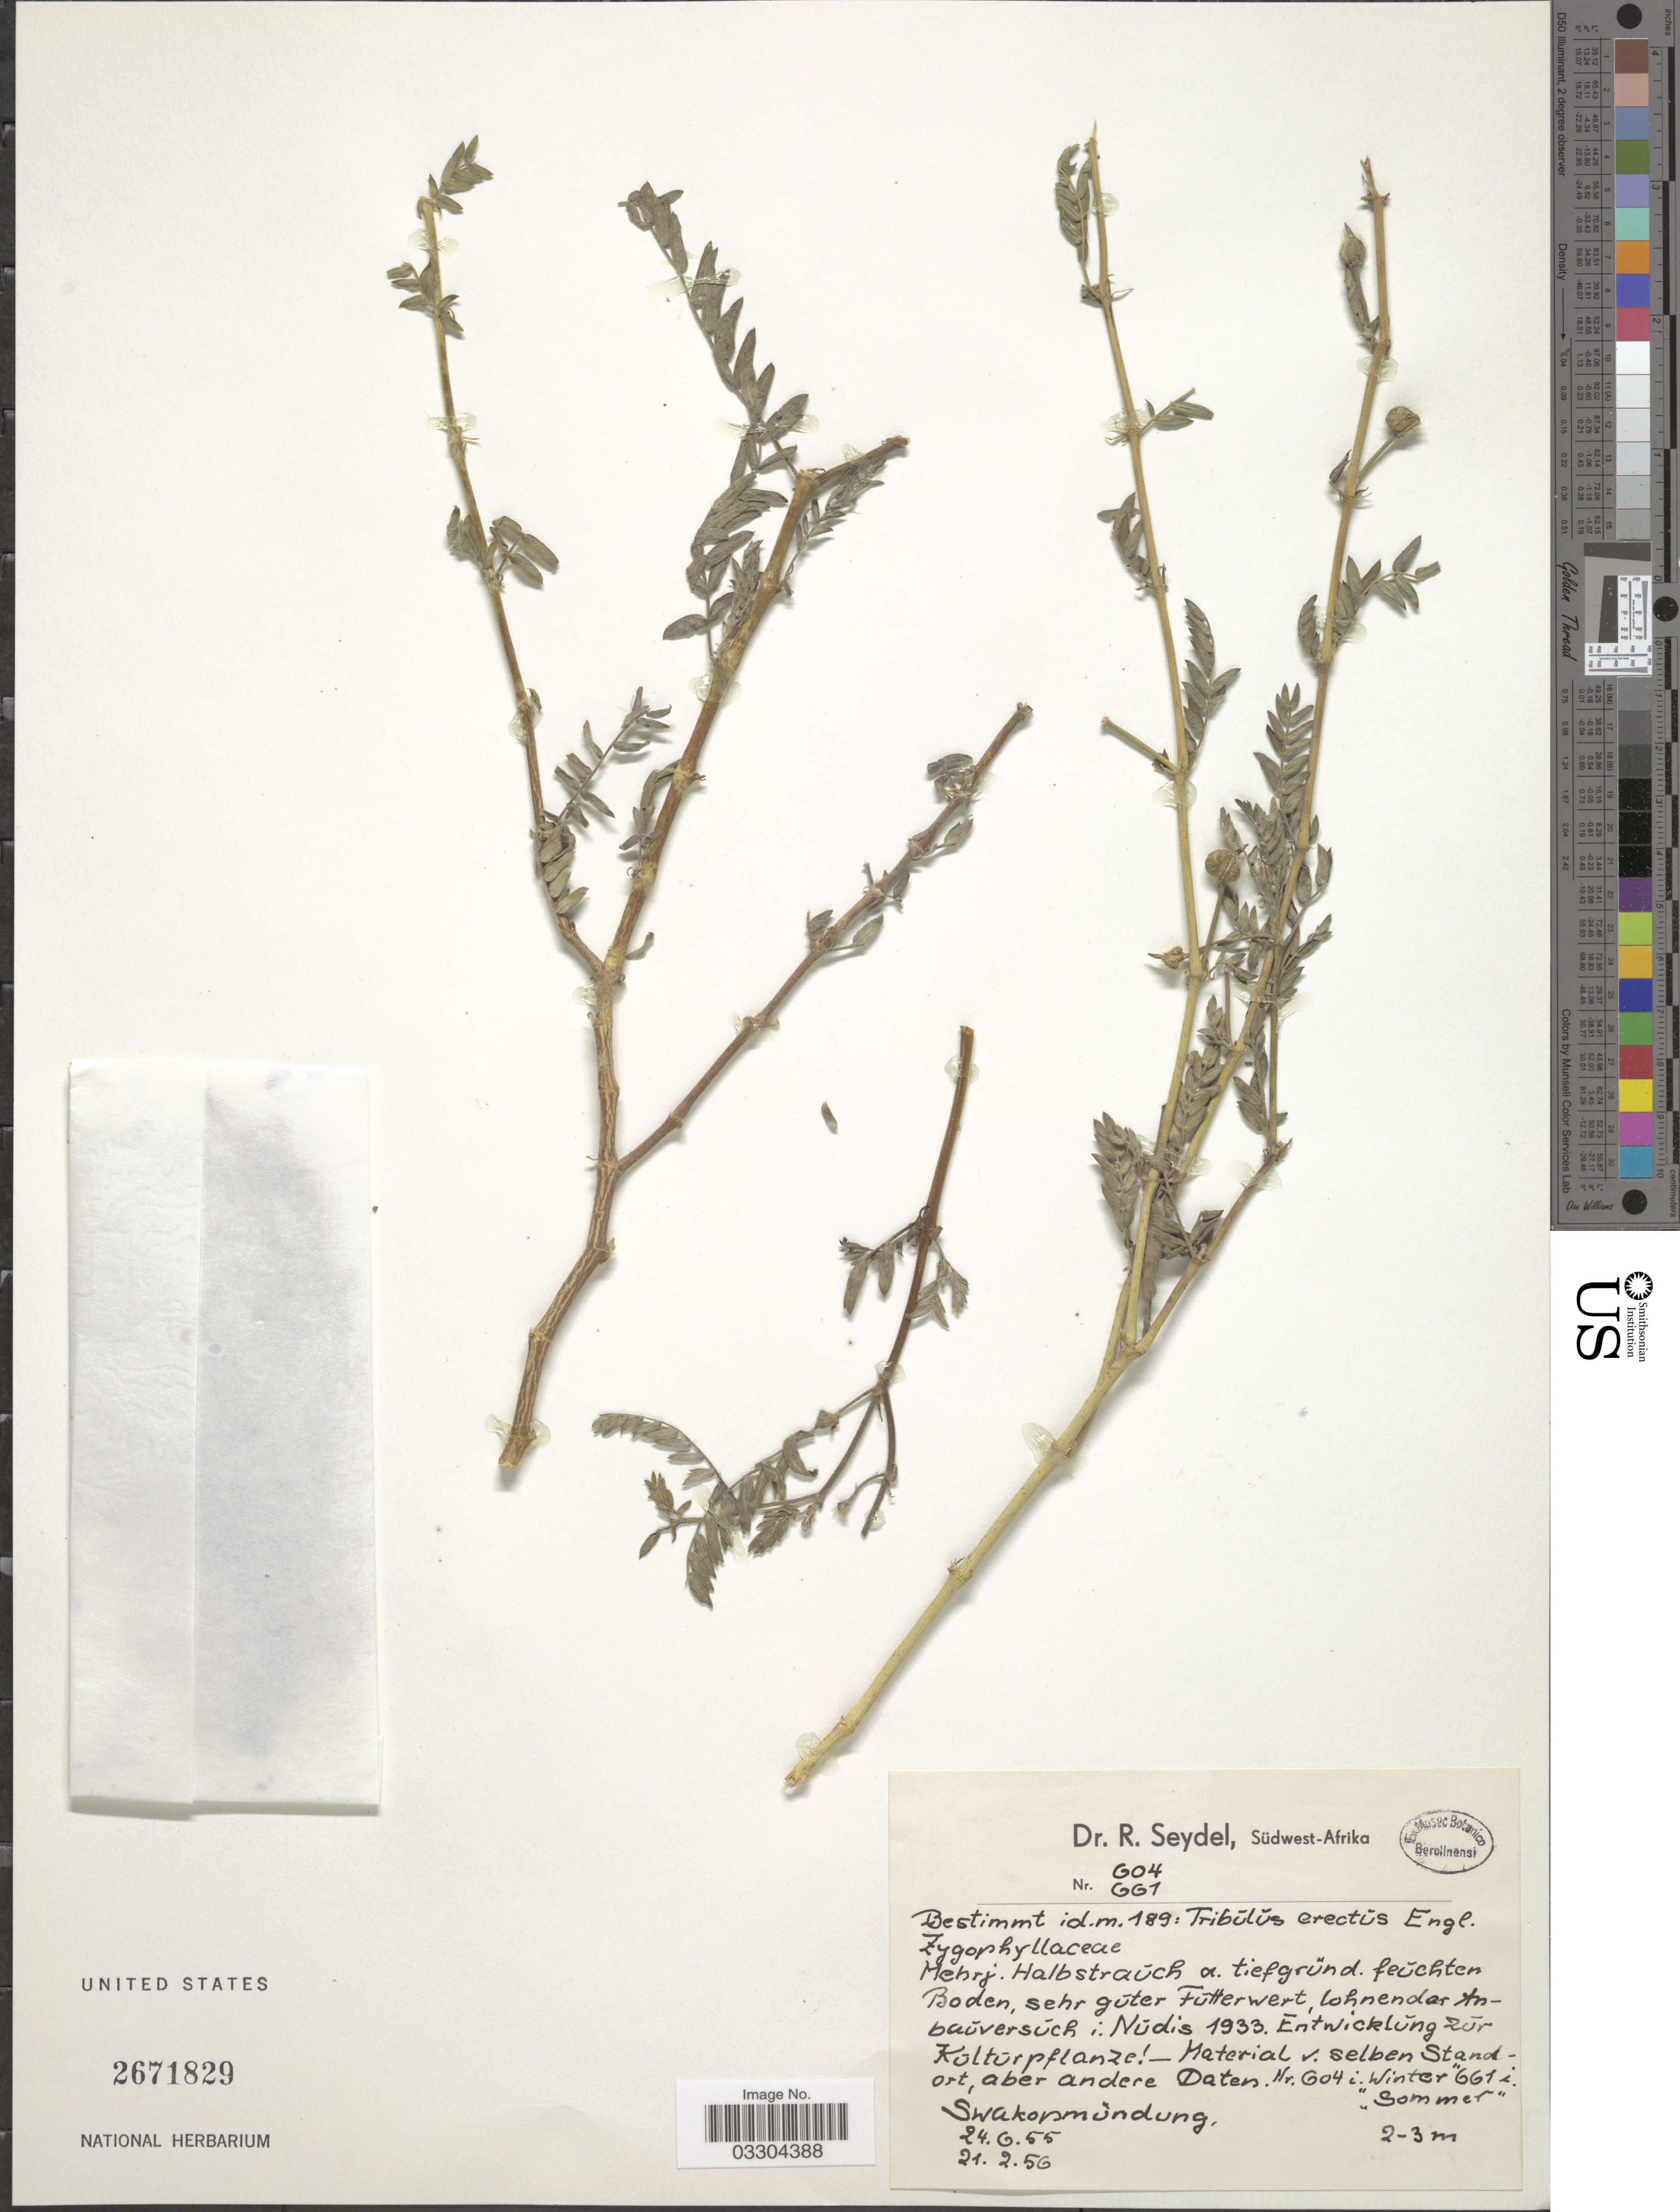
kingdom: Plantae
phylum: Tracheophyta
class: Magnoliopsida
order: Zygophyllales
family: Zygophyllaceae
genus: Tribulus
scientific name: Tribulus erectus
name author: Engl.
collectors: R. Seydel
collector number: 604/661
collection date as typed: Transcribed d/m/y: 24/6/55 to 21/2/56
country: Namibia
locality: Südwest-Afrika. Swakopmündung.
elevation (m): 2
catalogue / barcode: US 2671829